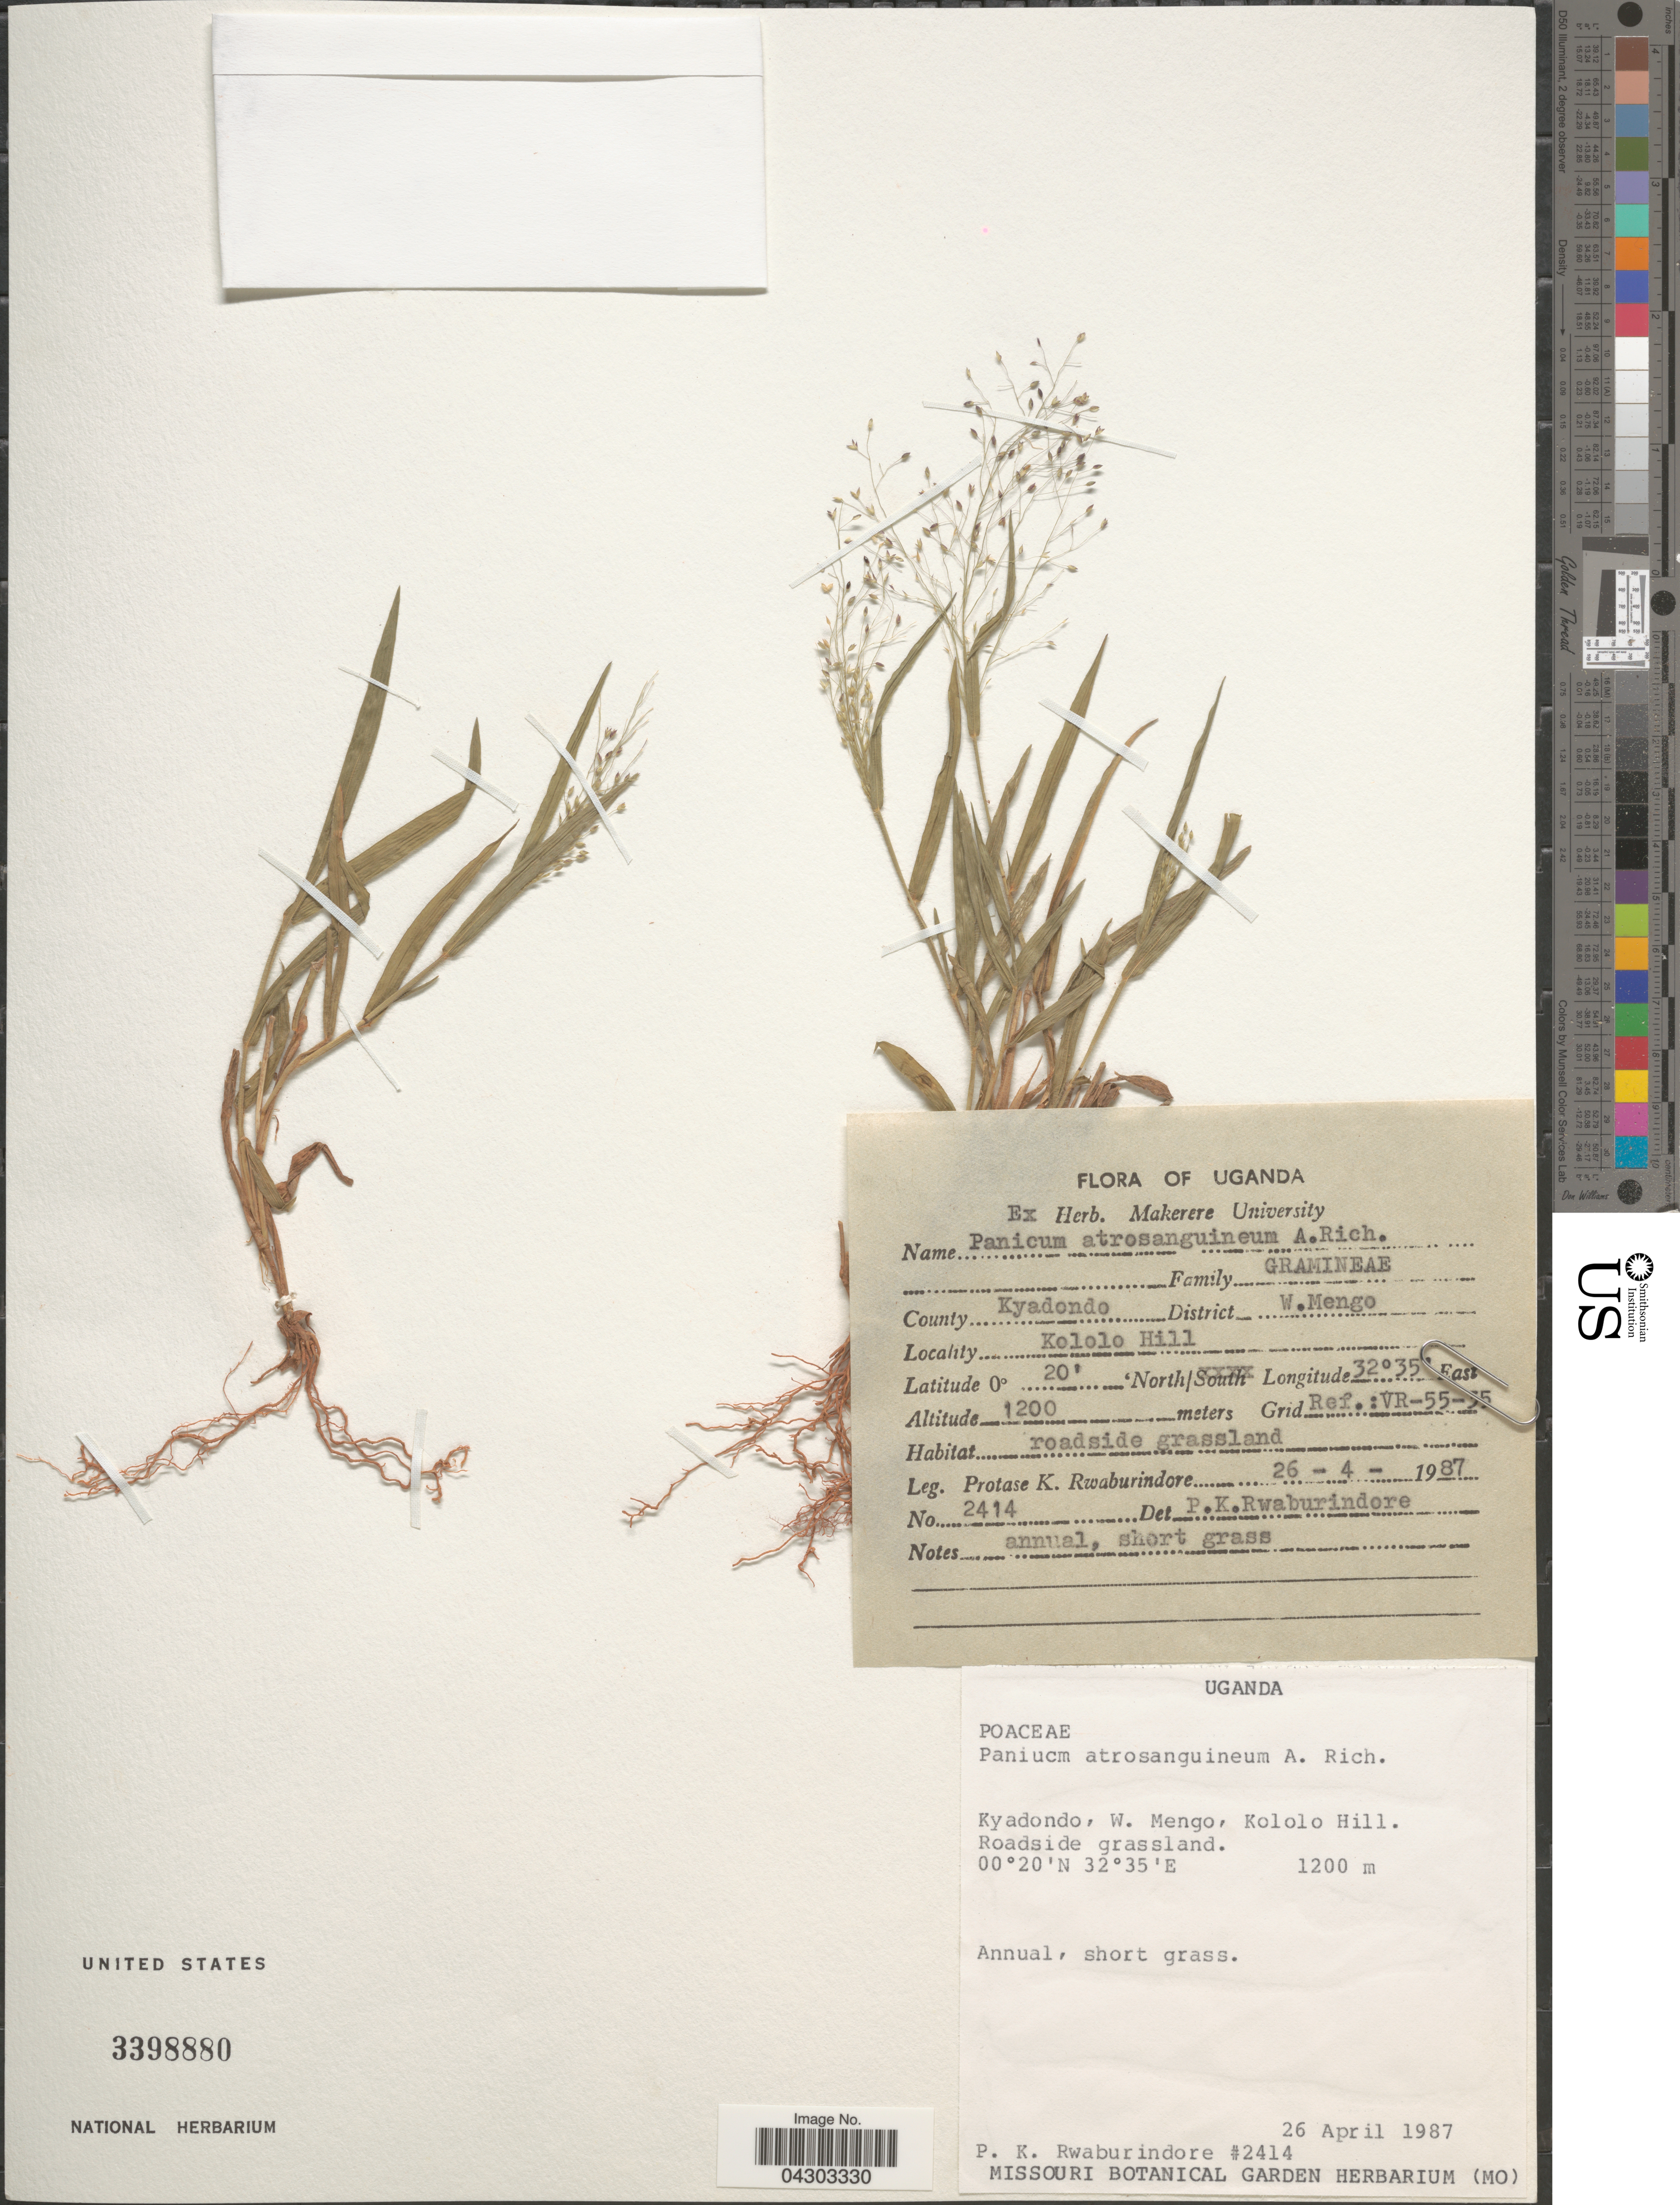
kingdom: Plantae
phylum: Tracheophyta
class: Liliopsida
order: Poales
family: Poaceae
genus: Panicum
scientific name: Panicum austroasiaticum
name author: Ohwi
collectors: P. Rwaburindore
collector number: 2414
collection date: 1987-04-26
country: Uganda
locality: County Kyadondo. District. W. Mengo. Kololo Hill. Grid Ref.: VR-55-35.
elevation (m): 1200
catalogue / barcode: US 3398880